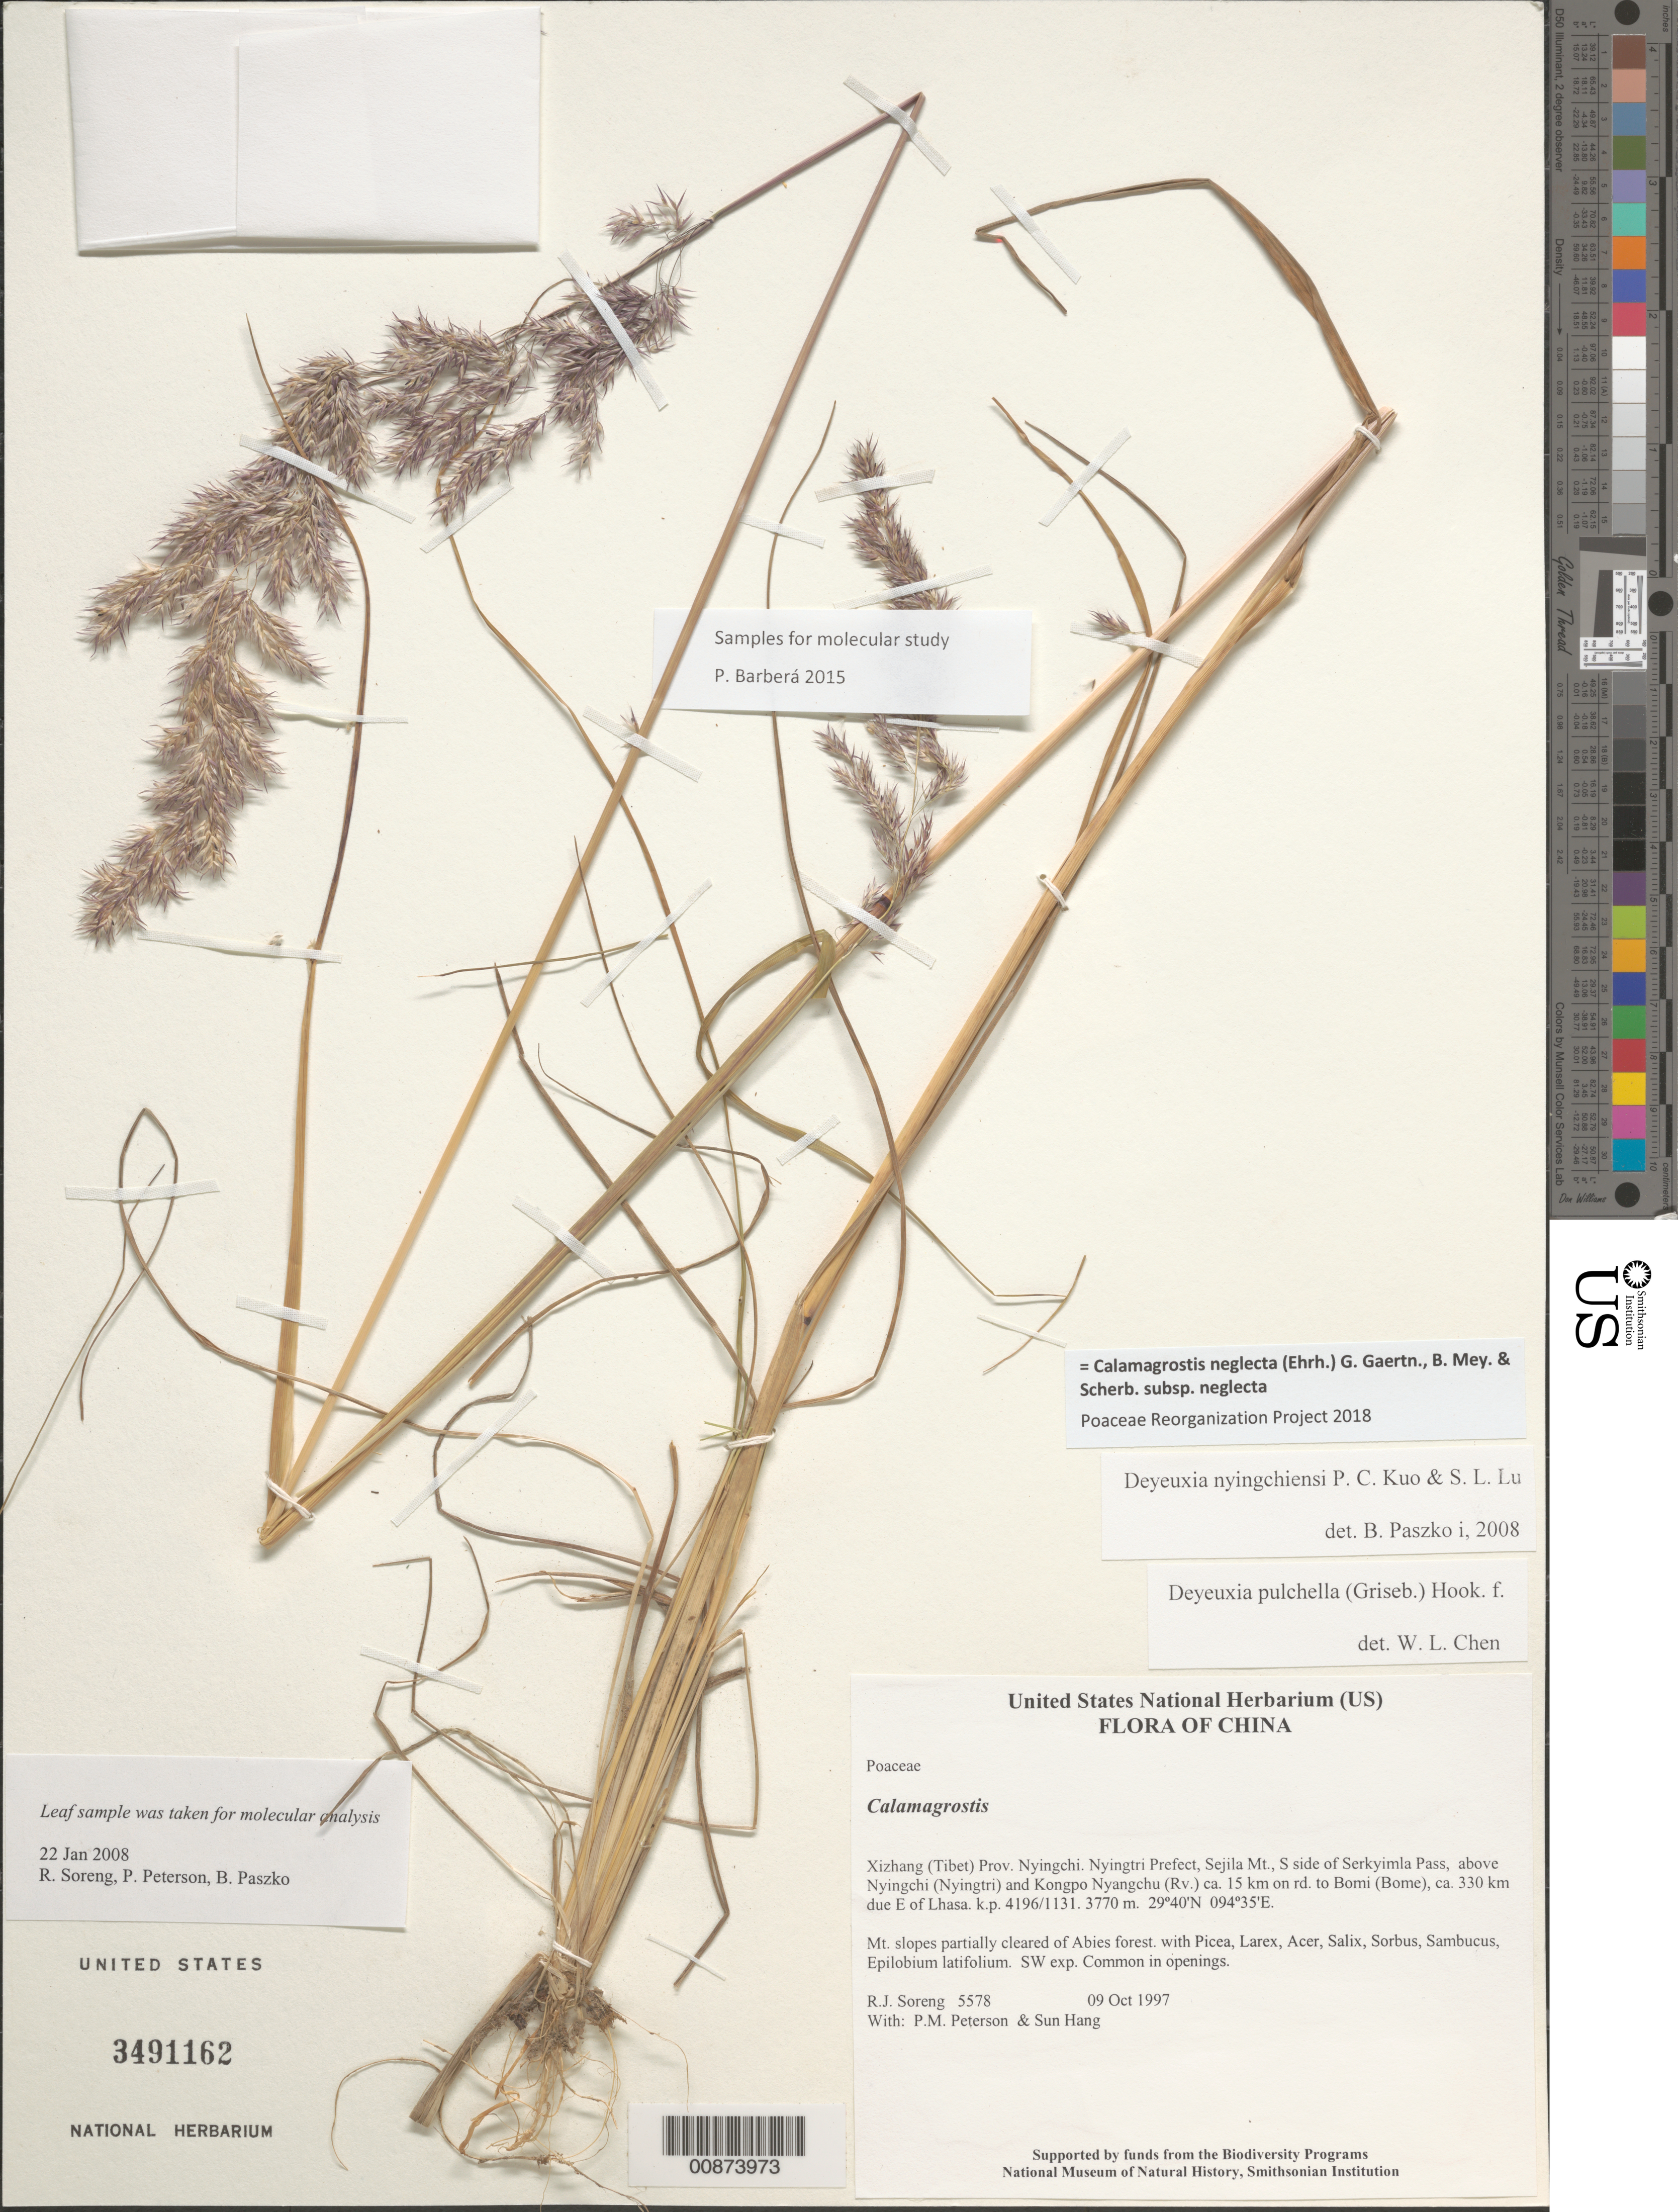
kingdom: Plantae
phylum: Tracheophyta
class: Liliopsida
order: Poales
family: Poaceae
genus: Calamagrostis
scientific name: Calamagrostis neglecta subsp. neglecta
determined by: Poaceae Reorganization Project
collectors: R. J. Soreng, P. M. Peterson & Sun Hang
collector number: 5578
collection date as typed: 09 Oct 1997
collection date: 1997-10-09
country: China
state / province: Xizang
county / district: Nyingchi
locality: Nyingtri Prefect, Sejila Mt., S side of Serkyimla Pass, above Nyingchi (Nyingtri) and Kongpo Nyangchu (Rv.) ca. 15 km on rd. to Bomi (Bome), ca. 330 km due E of Lhasa. k.p. 4196/1131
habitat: Mt. slopes partially cleared of Abies forest. with Picea, Larex, Acer, Salix, Sorbus, Sambucus, Epilobium latifolium. SW exp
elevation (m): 3770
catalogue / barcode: US 3491162